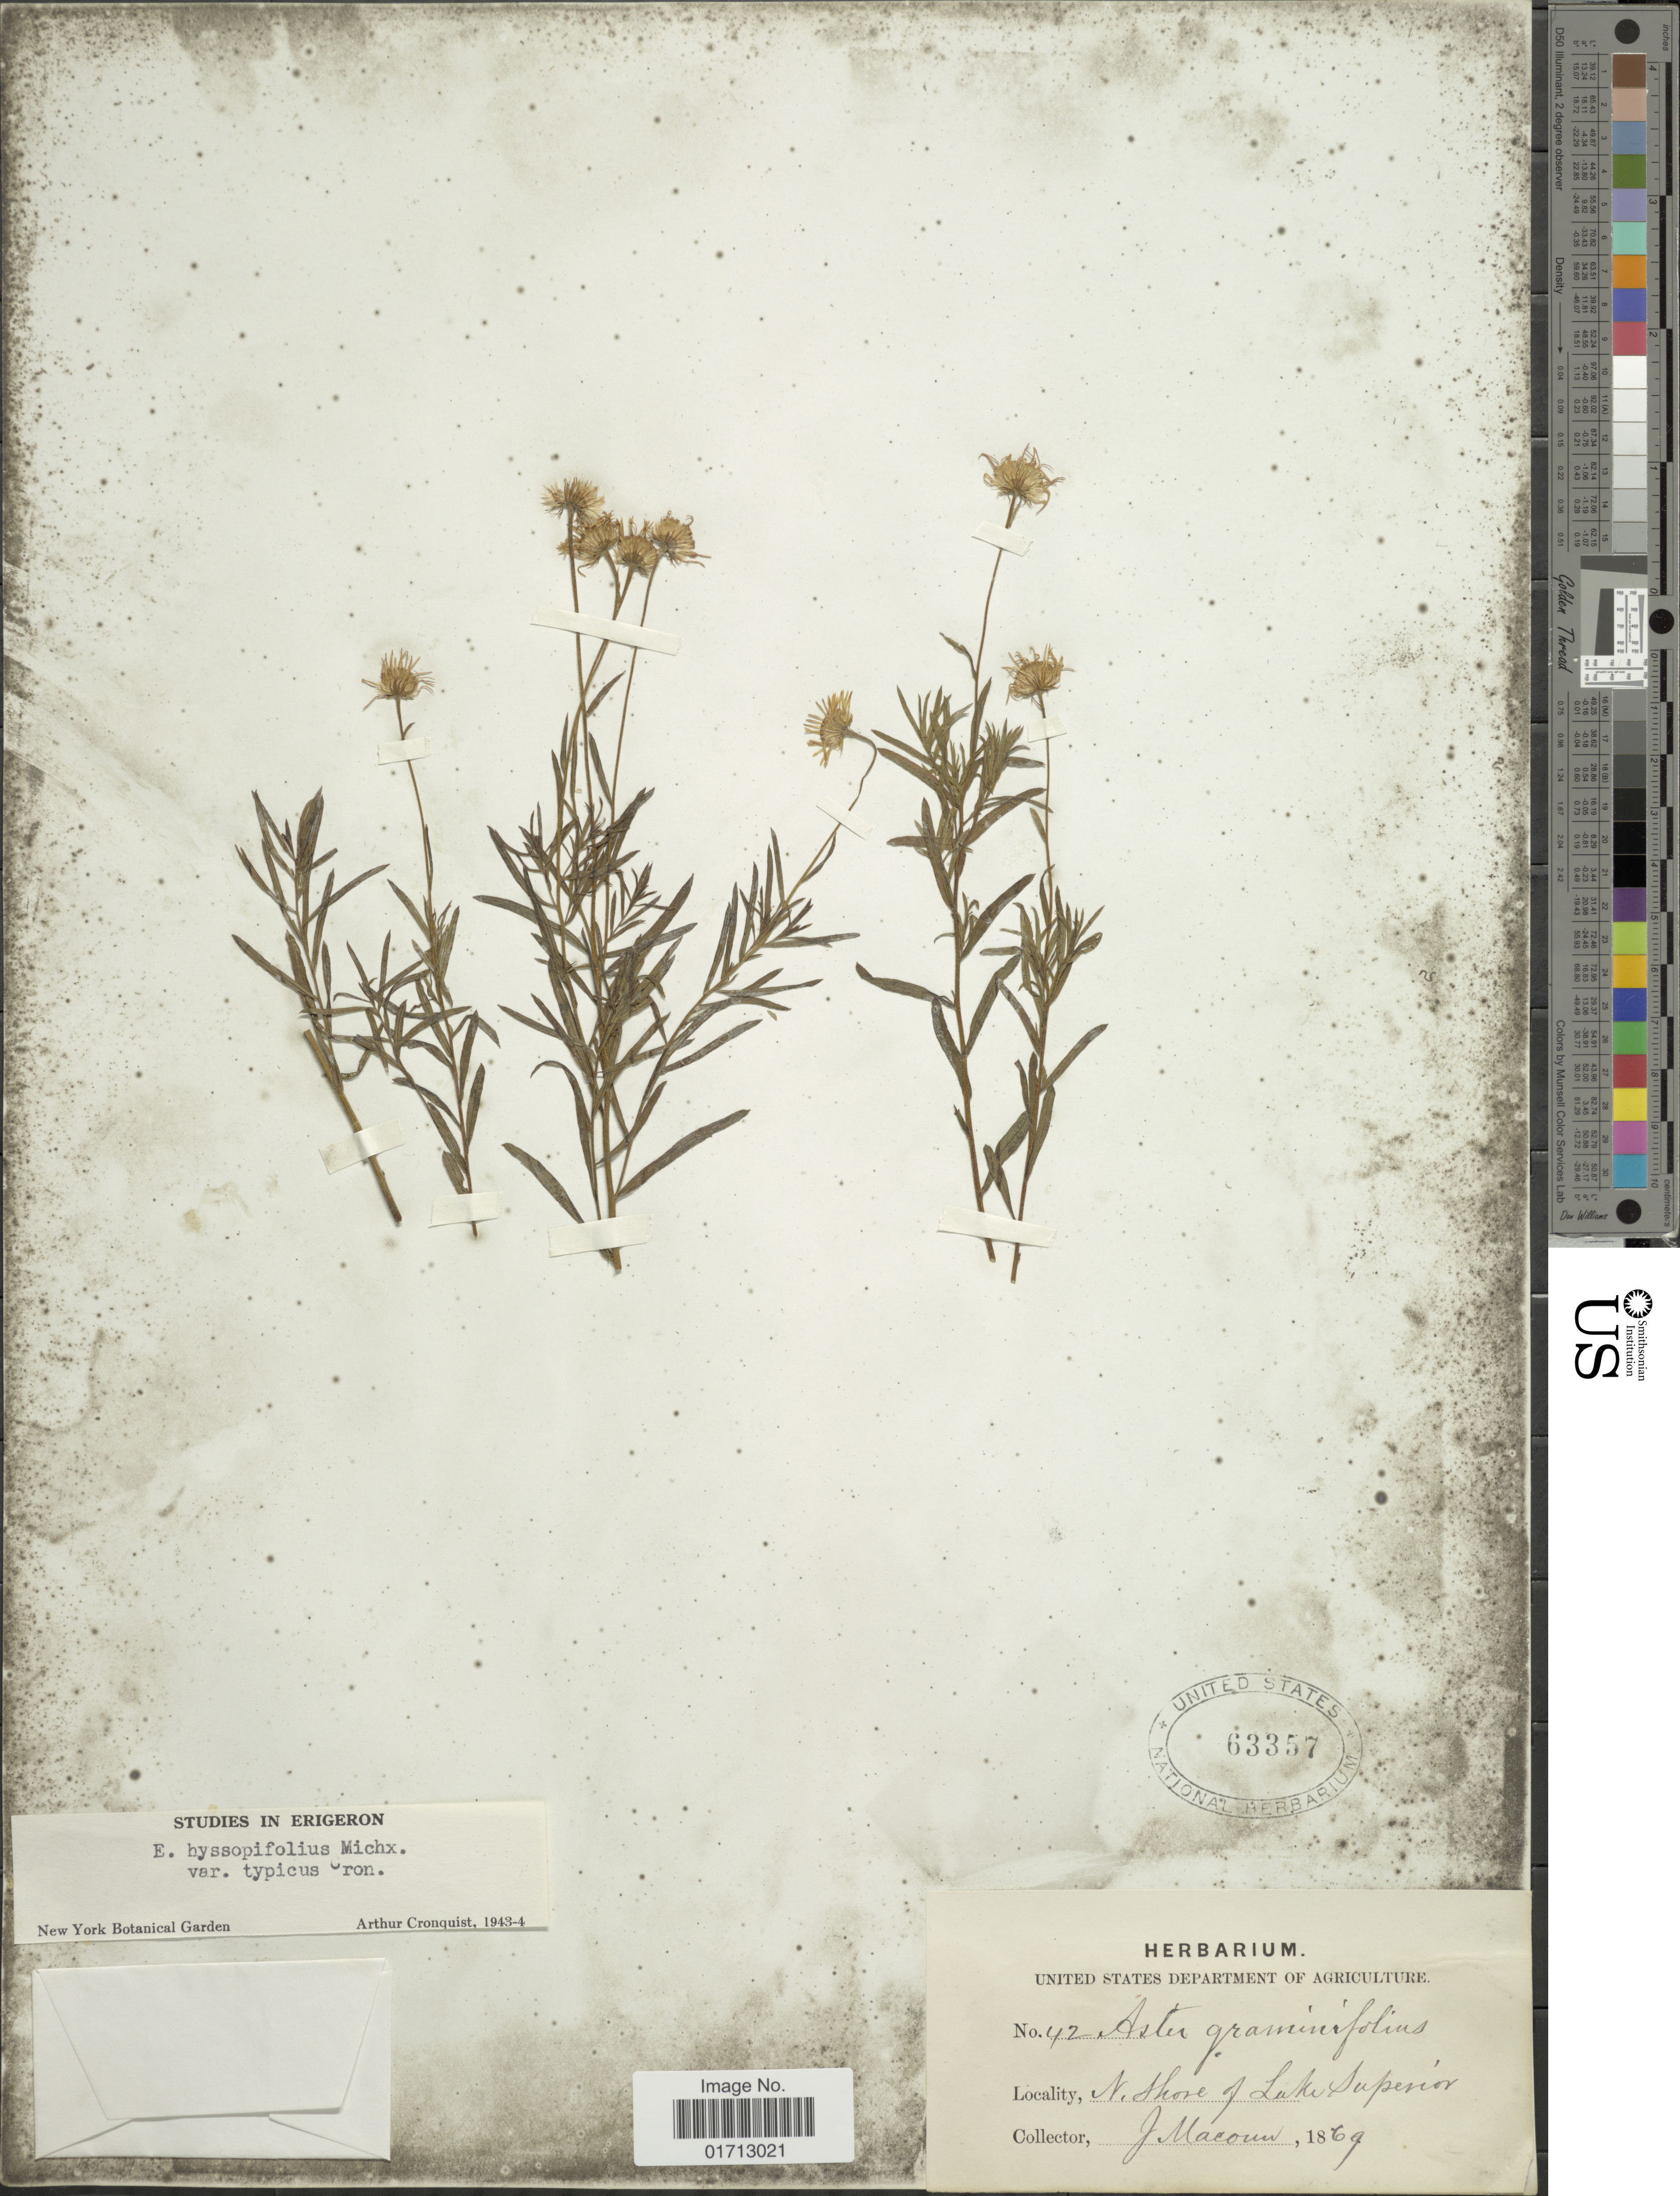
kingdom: Plantae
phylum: Tracheophyta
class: Magnoliopsida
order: Asterales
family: Asteraceae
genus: Erigeron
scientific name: Erigeron hyssopifolius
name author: Michx.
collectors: J. Macoun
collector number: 42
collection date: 1869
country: United States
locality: N. Shore of Lake Superior.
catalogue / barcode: US 63357